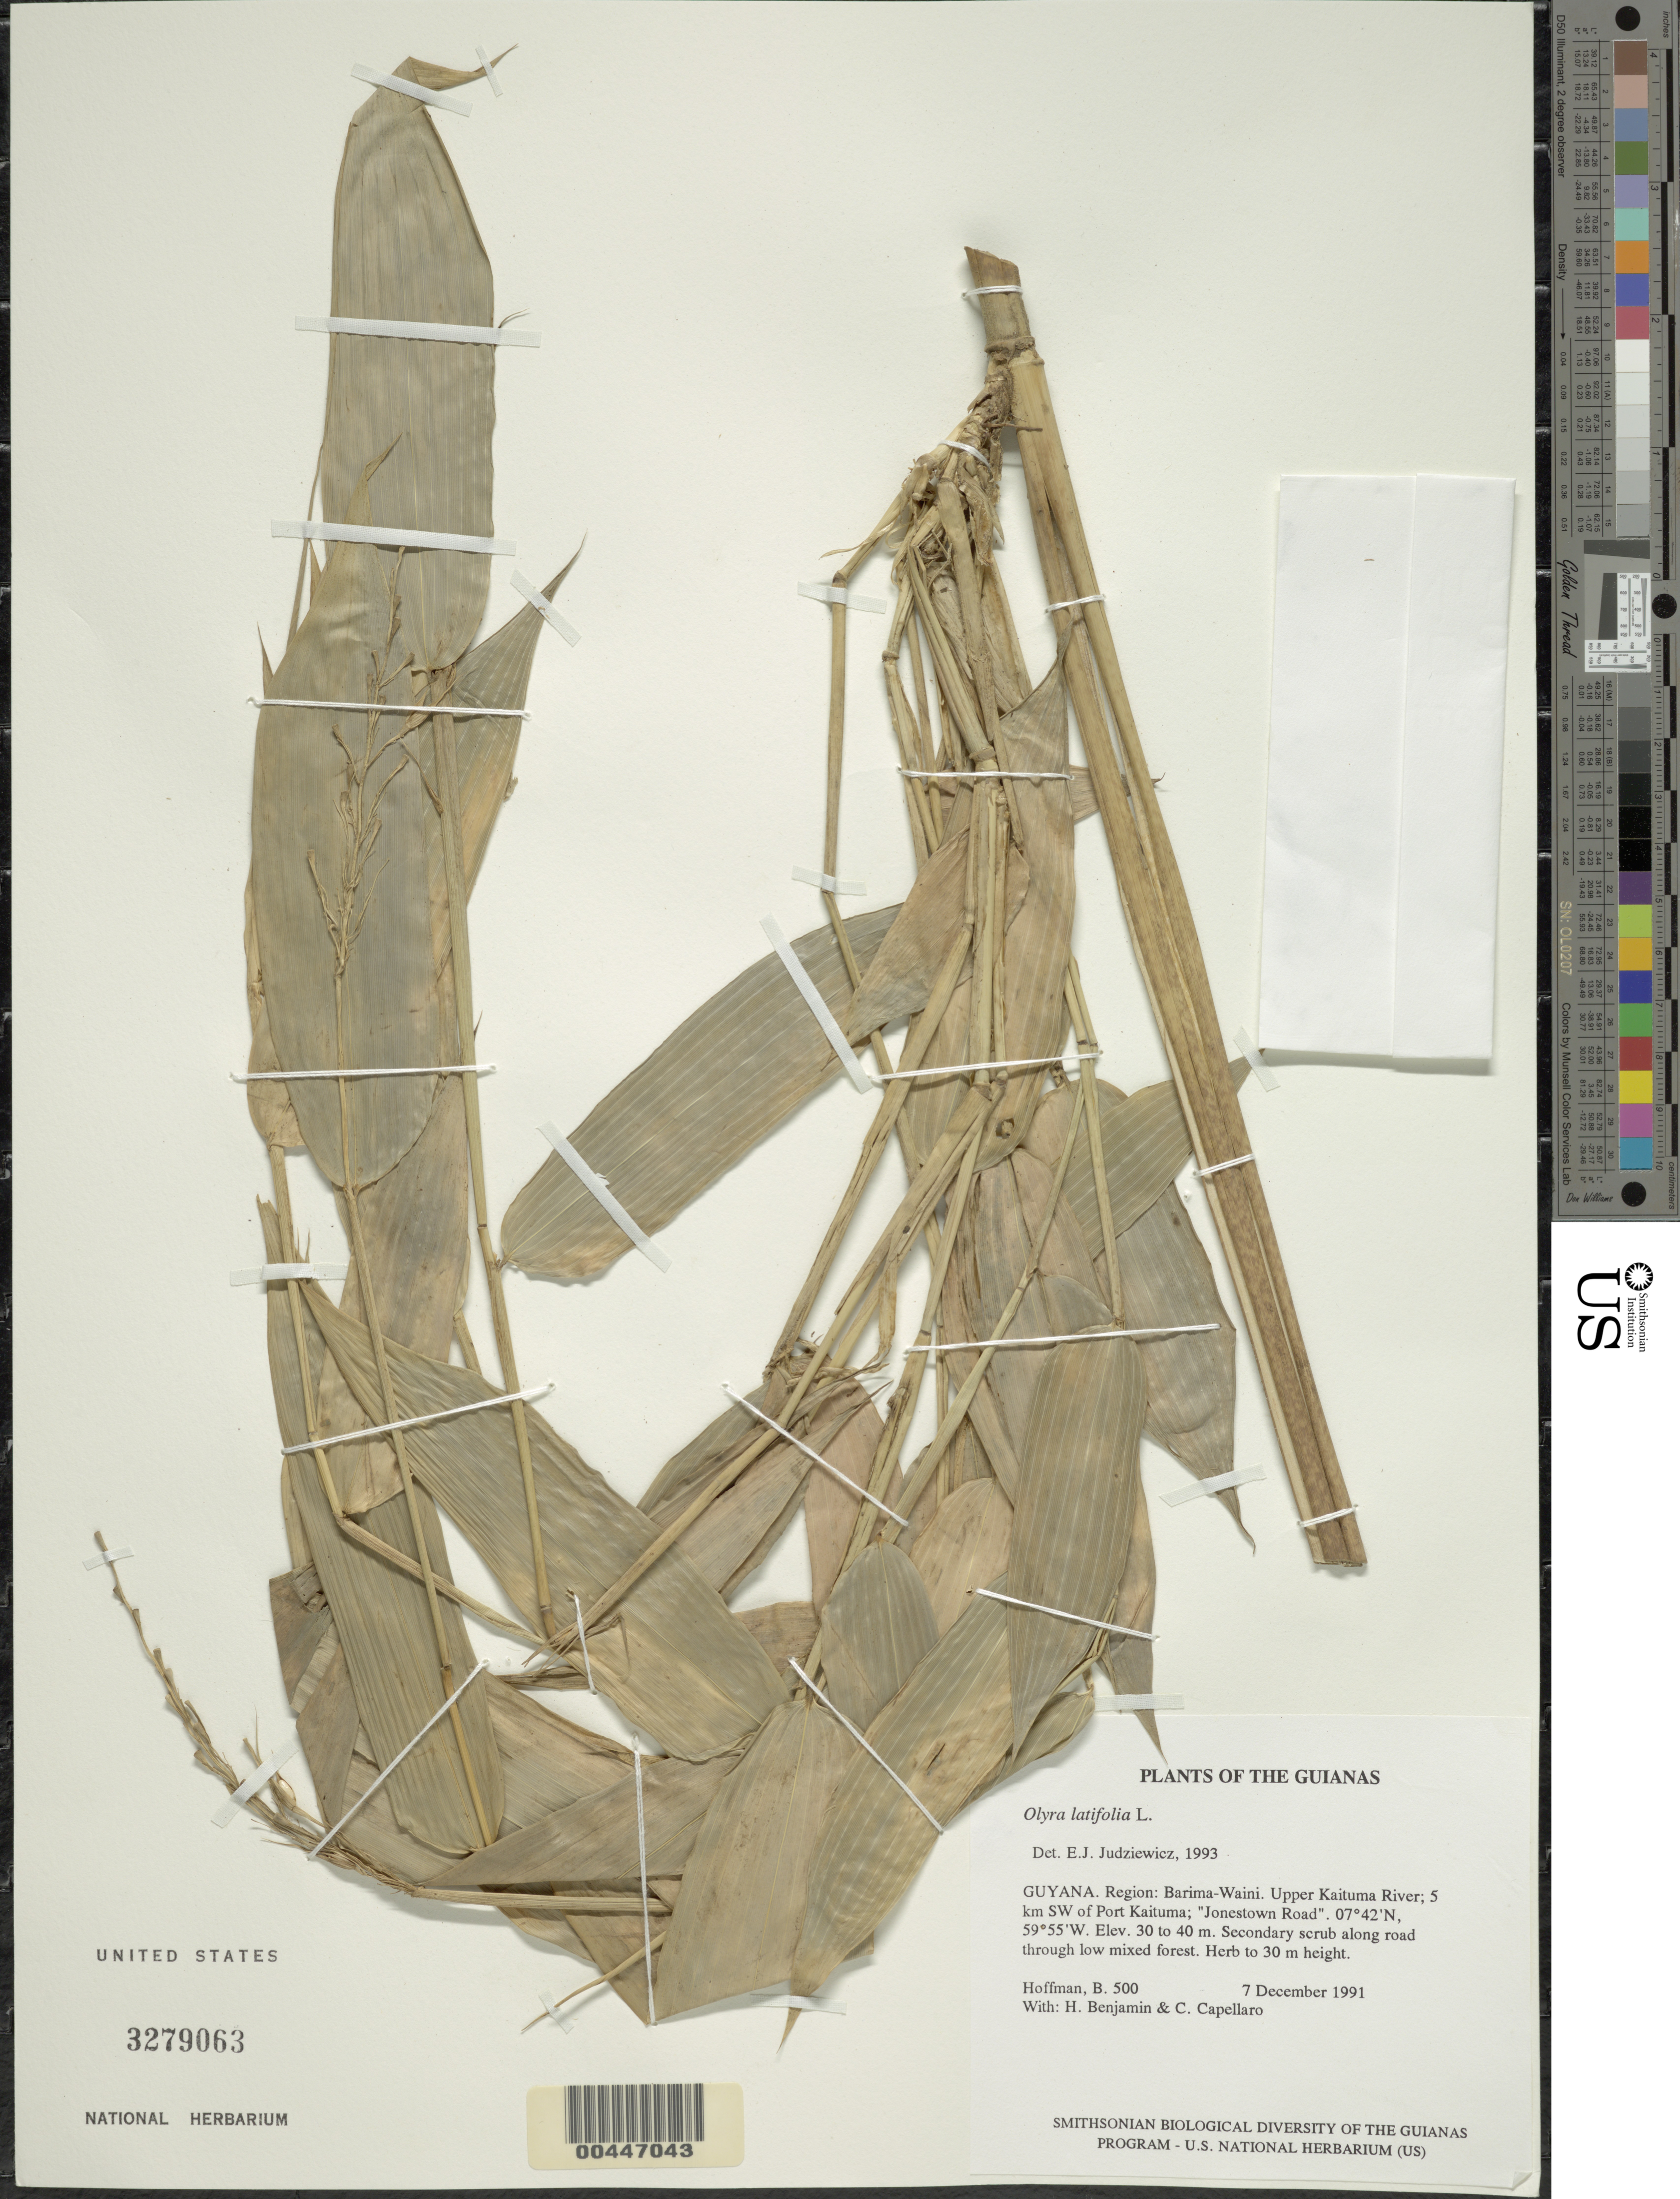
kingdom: Plantae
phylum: Tracheophyta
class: Liliopsida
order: Poales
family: Poaceae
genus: Olyra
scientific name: Olyra latifolia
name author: L.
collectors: B. Hoffman, H. Benjamin & C. Capellaro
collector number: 500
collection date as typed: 07 Dec 1991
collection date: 1991-12-07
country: Guyana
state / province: Barima-Waini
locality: Upper kaituma river, sw of port kaituma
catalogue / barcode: US 3279063